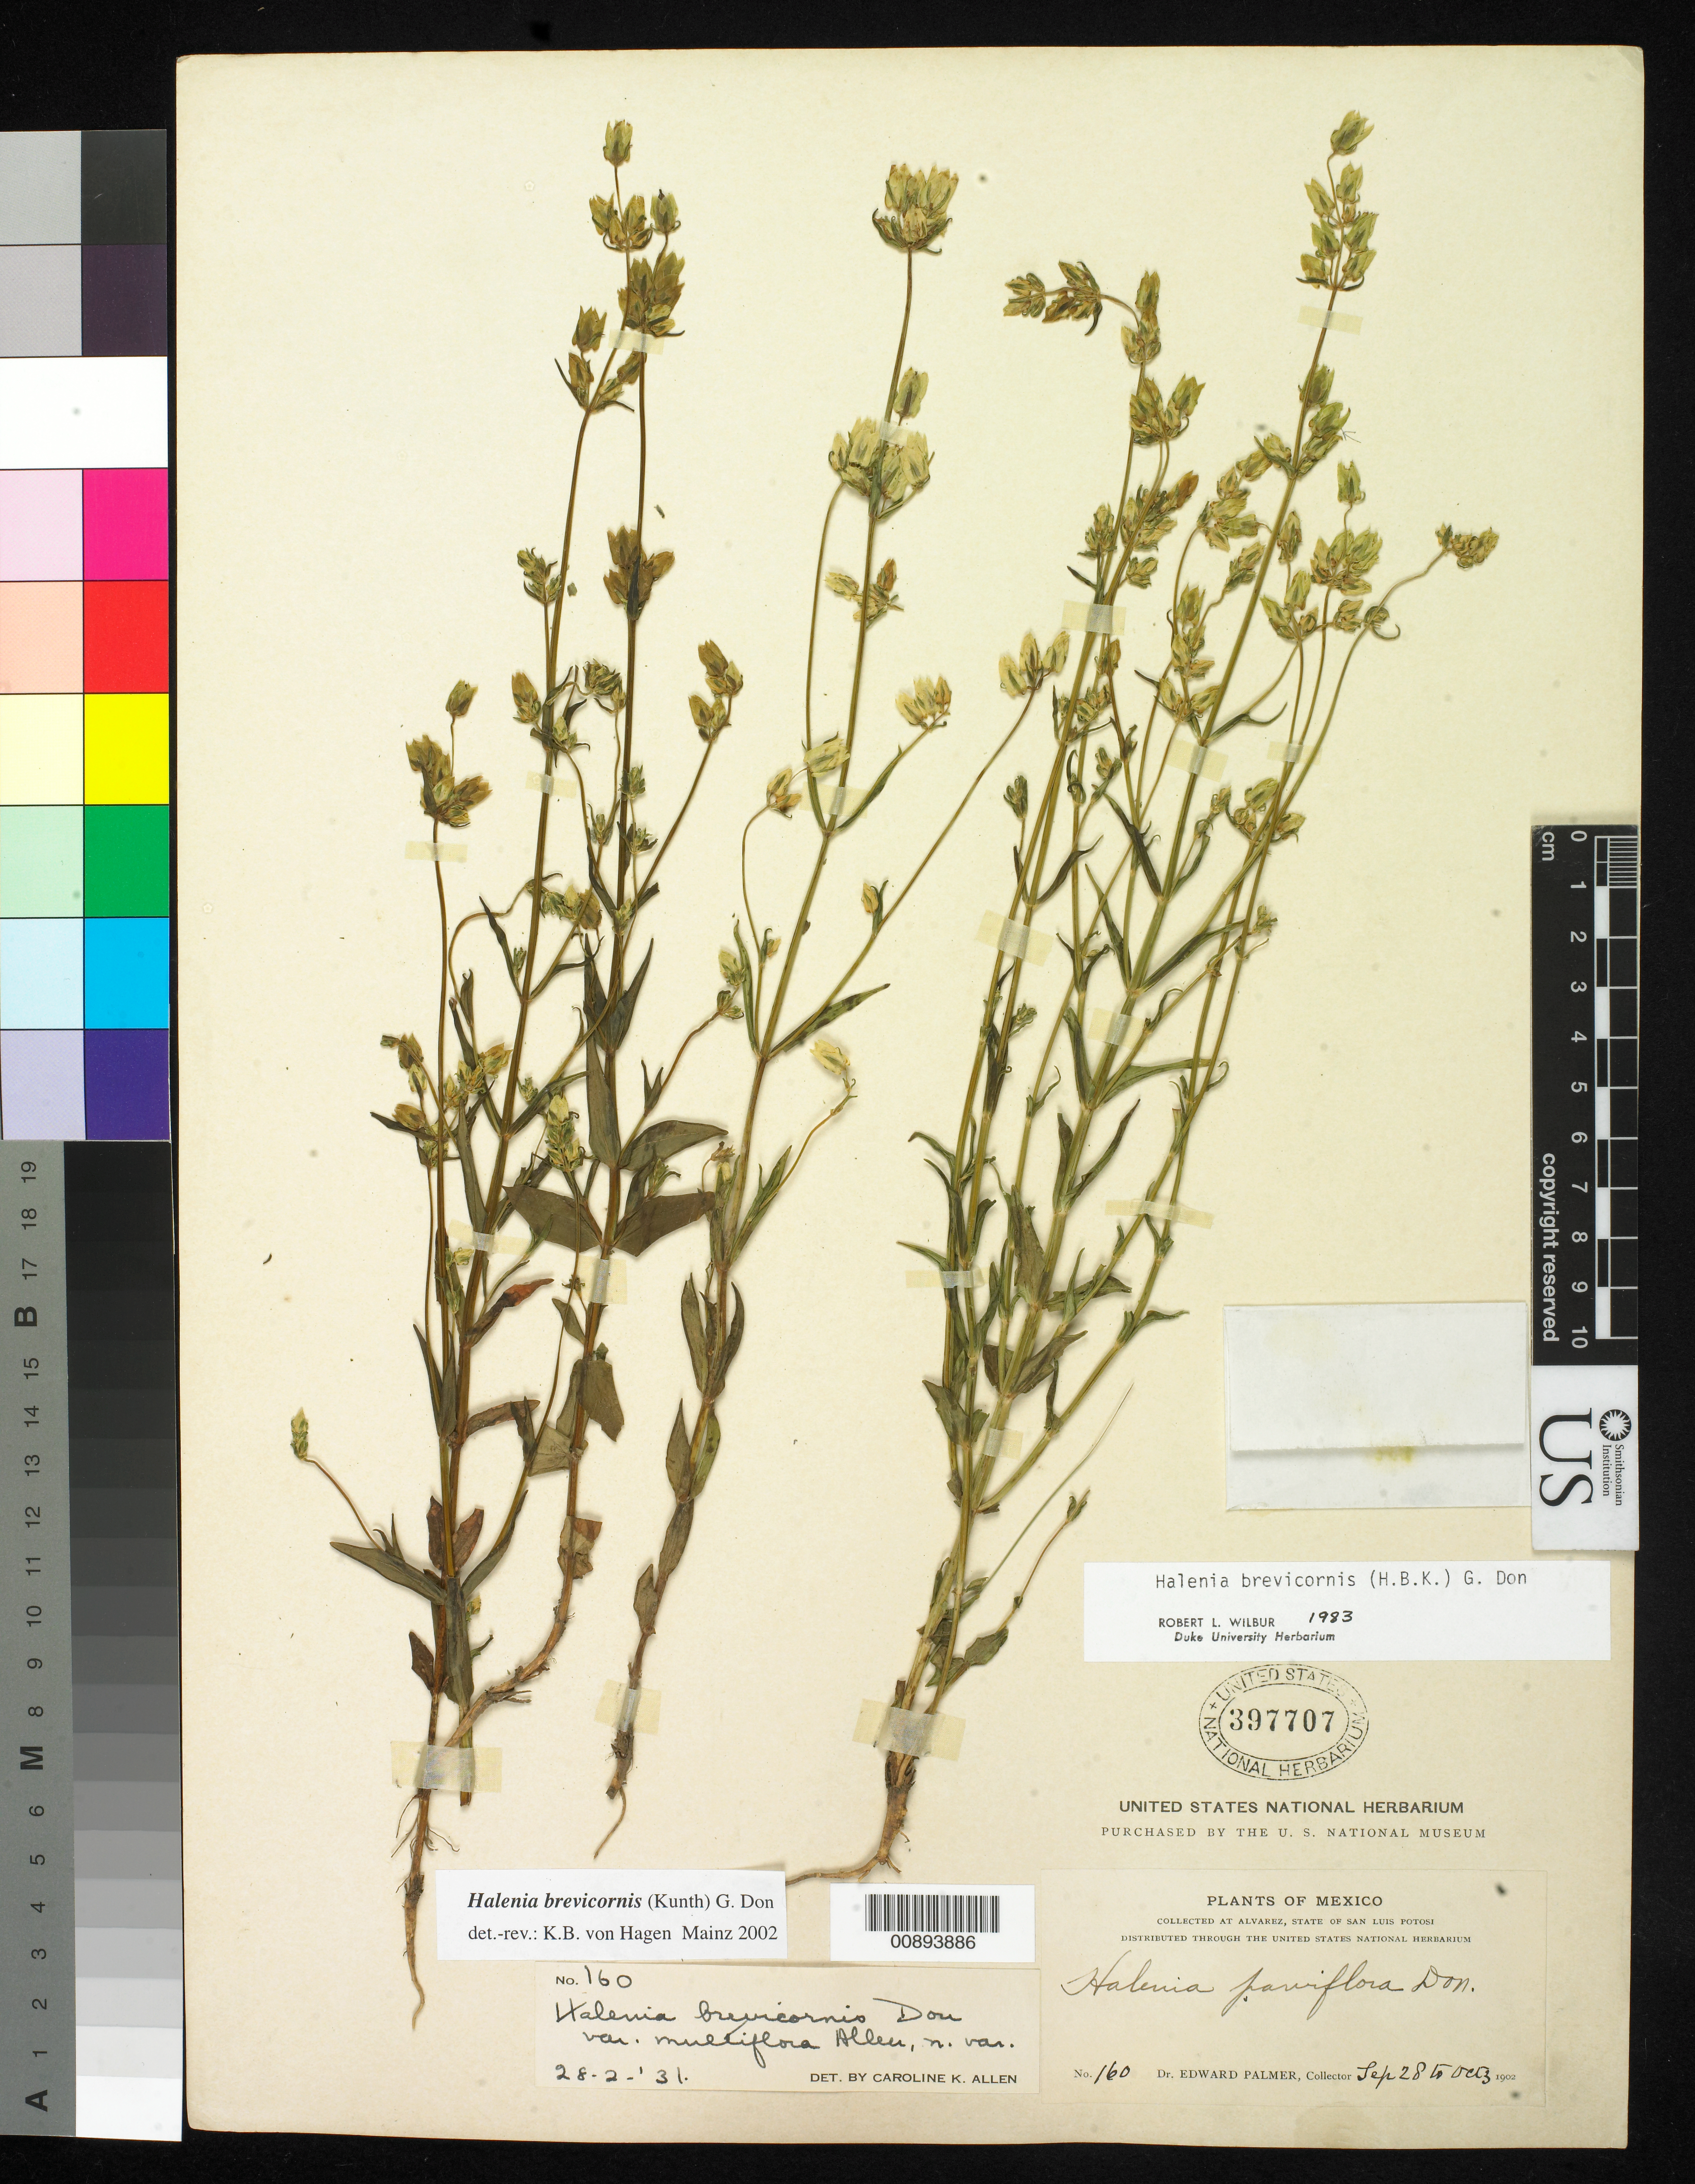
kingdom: Plantae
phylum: Tracheophyta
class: Magnoliopsida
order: Gentianales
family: Gentianaceae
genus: Halenia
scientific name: Halenia brevicornis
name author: (Kunth) G. Don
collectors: E. Palmer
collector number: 160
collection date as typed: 28 Sep 1902 to 03 Oct 1902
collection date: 1902-09-28/1902-10-03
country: Mexico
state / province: San Luis Potosí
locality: Alvarez, San Luis Potosí.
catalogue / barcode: US 397707